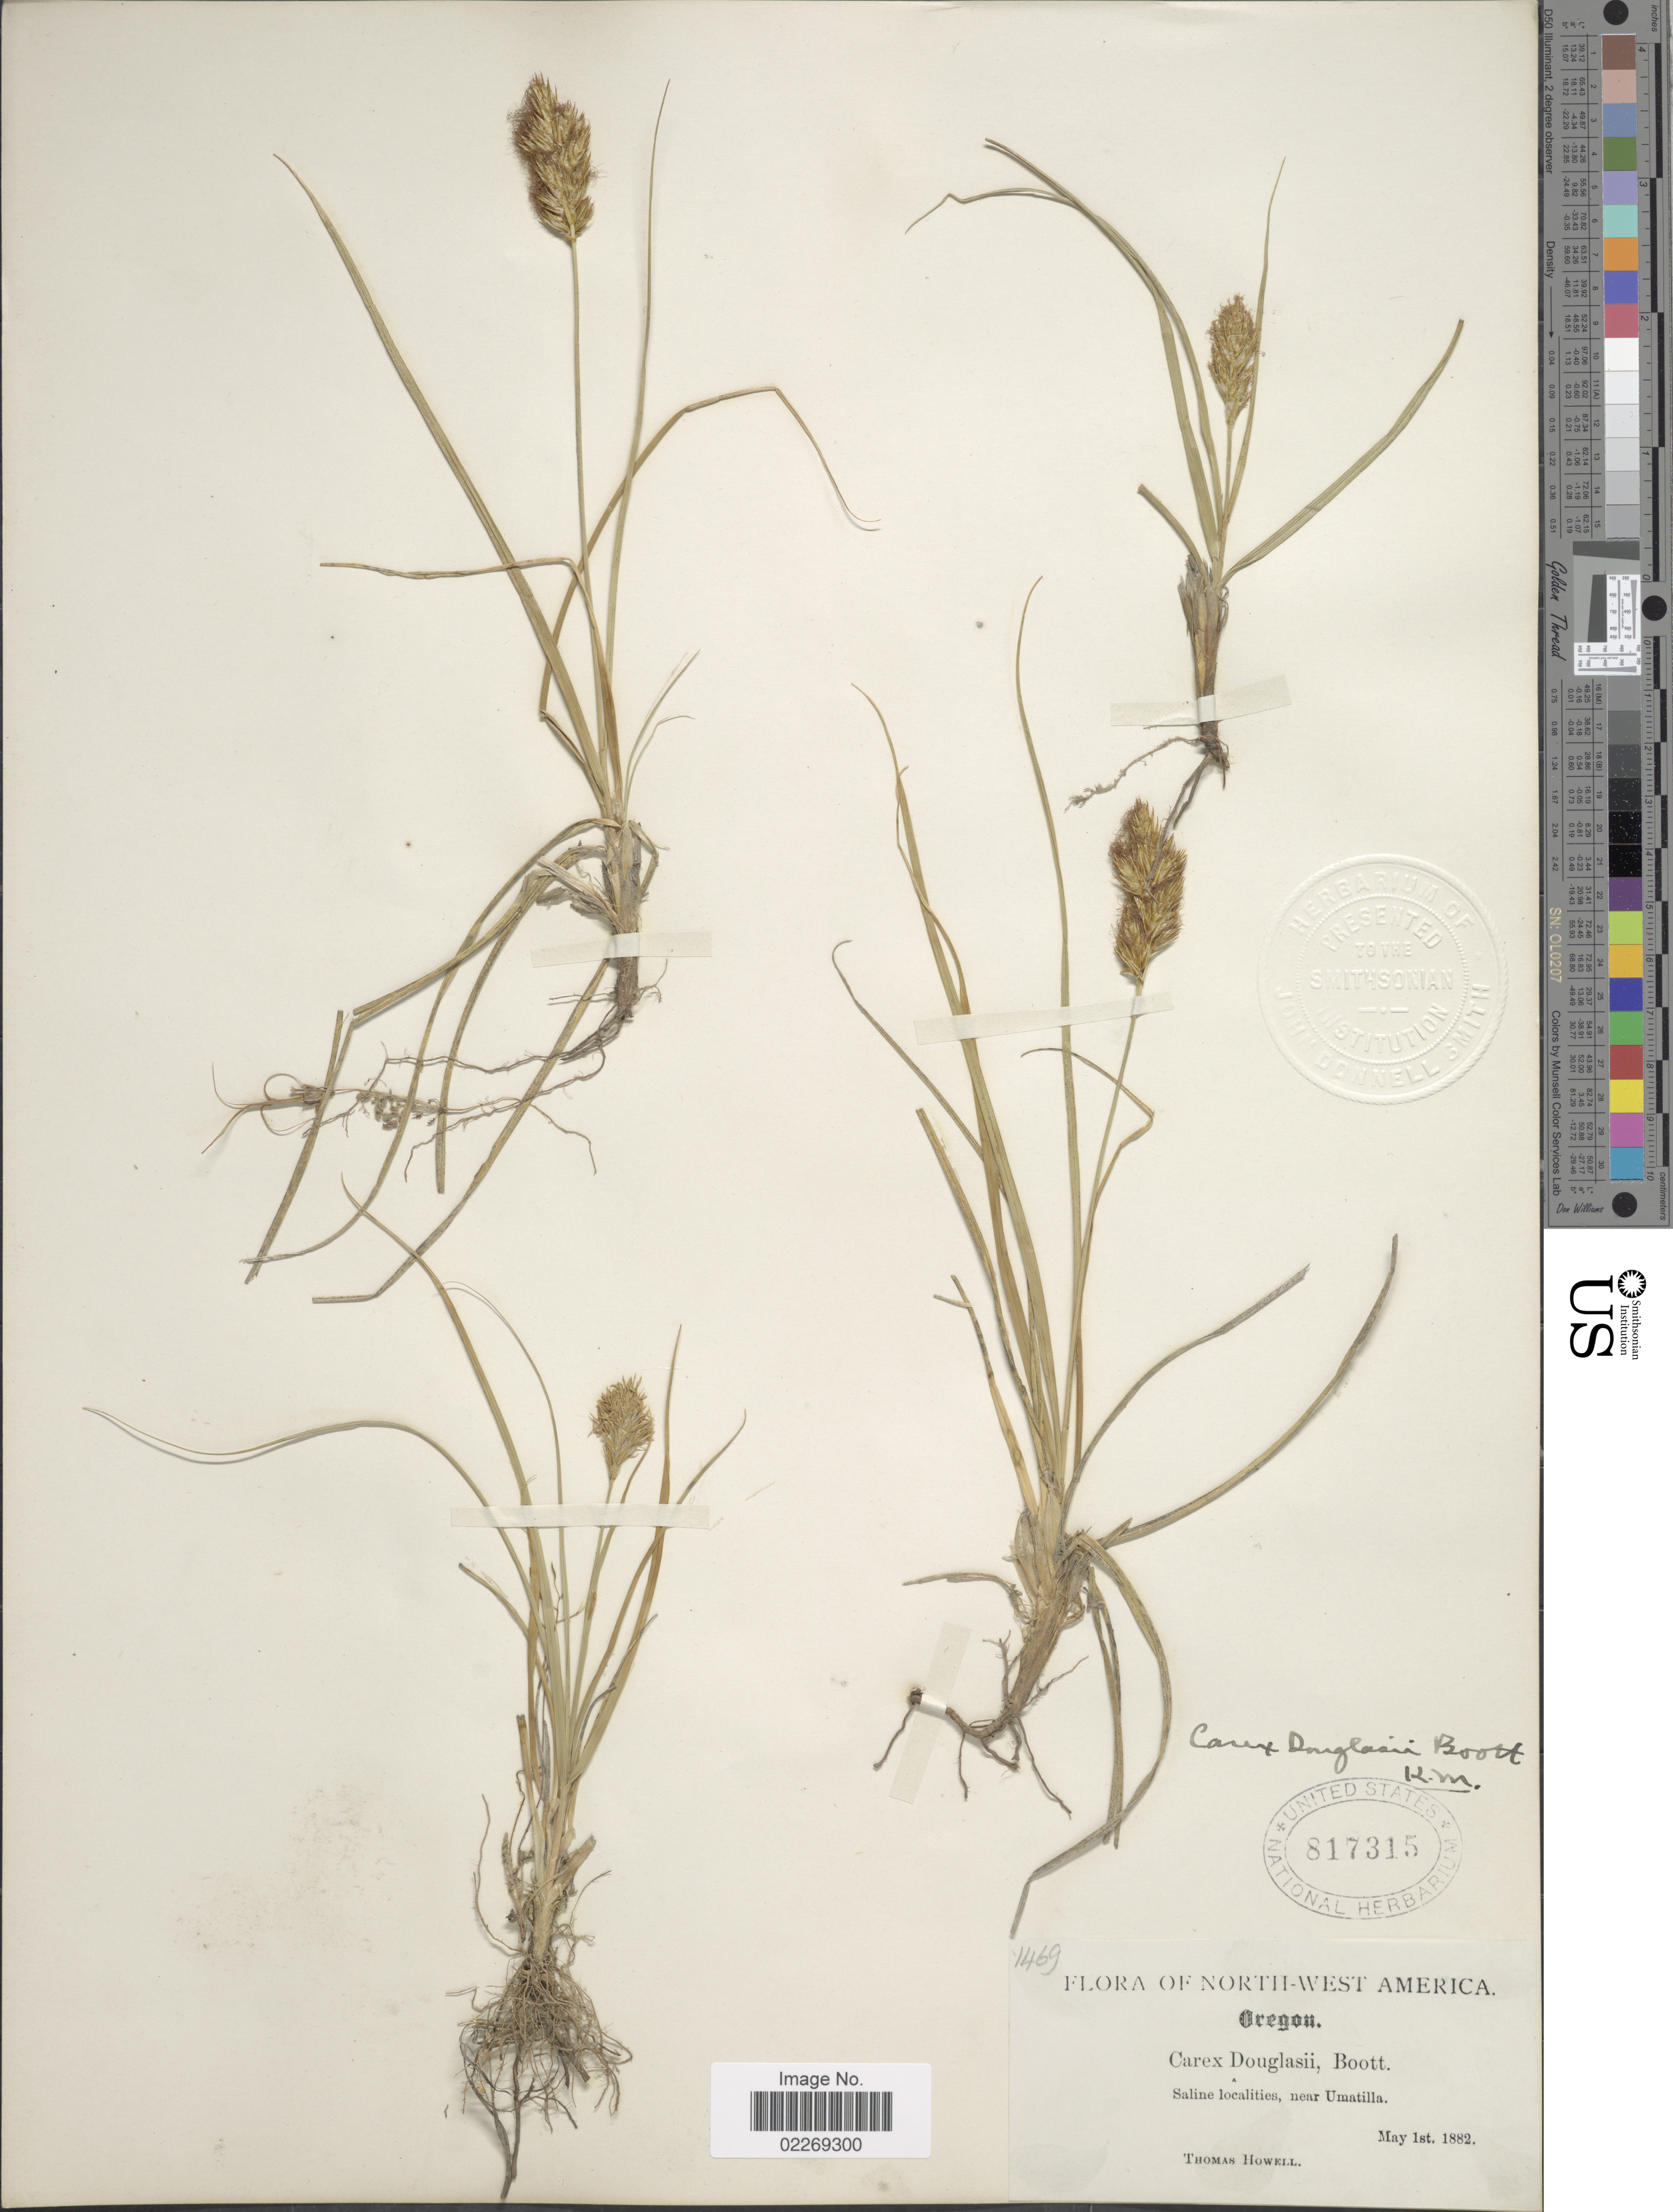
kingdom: Plantae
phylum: Tracheophyta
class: Liliopsida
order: Poales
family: Cyperaceae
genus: Carex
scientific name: Carex douglasii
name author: Boott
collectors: T. Howell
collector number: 1469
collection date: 1882-05-01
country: United States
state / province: Oregon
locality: North-West America. Saline localities, near Umatilla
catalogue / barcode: US 817315